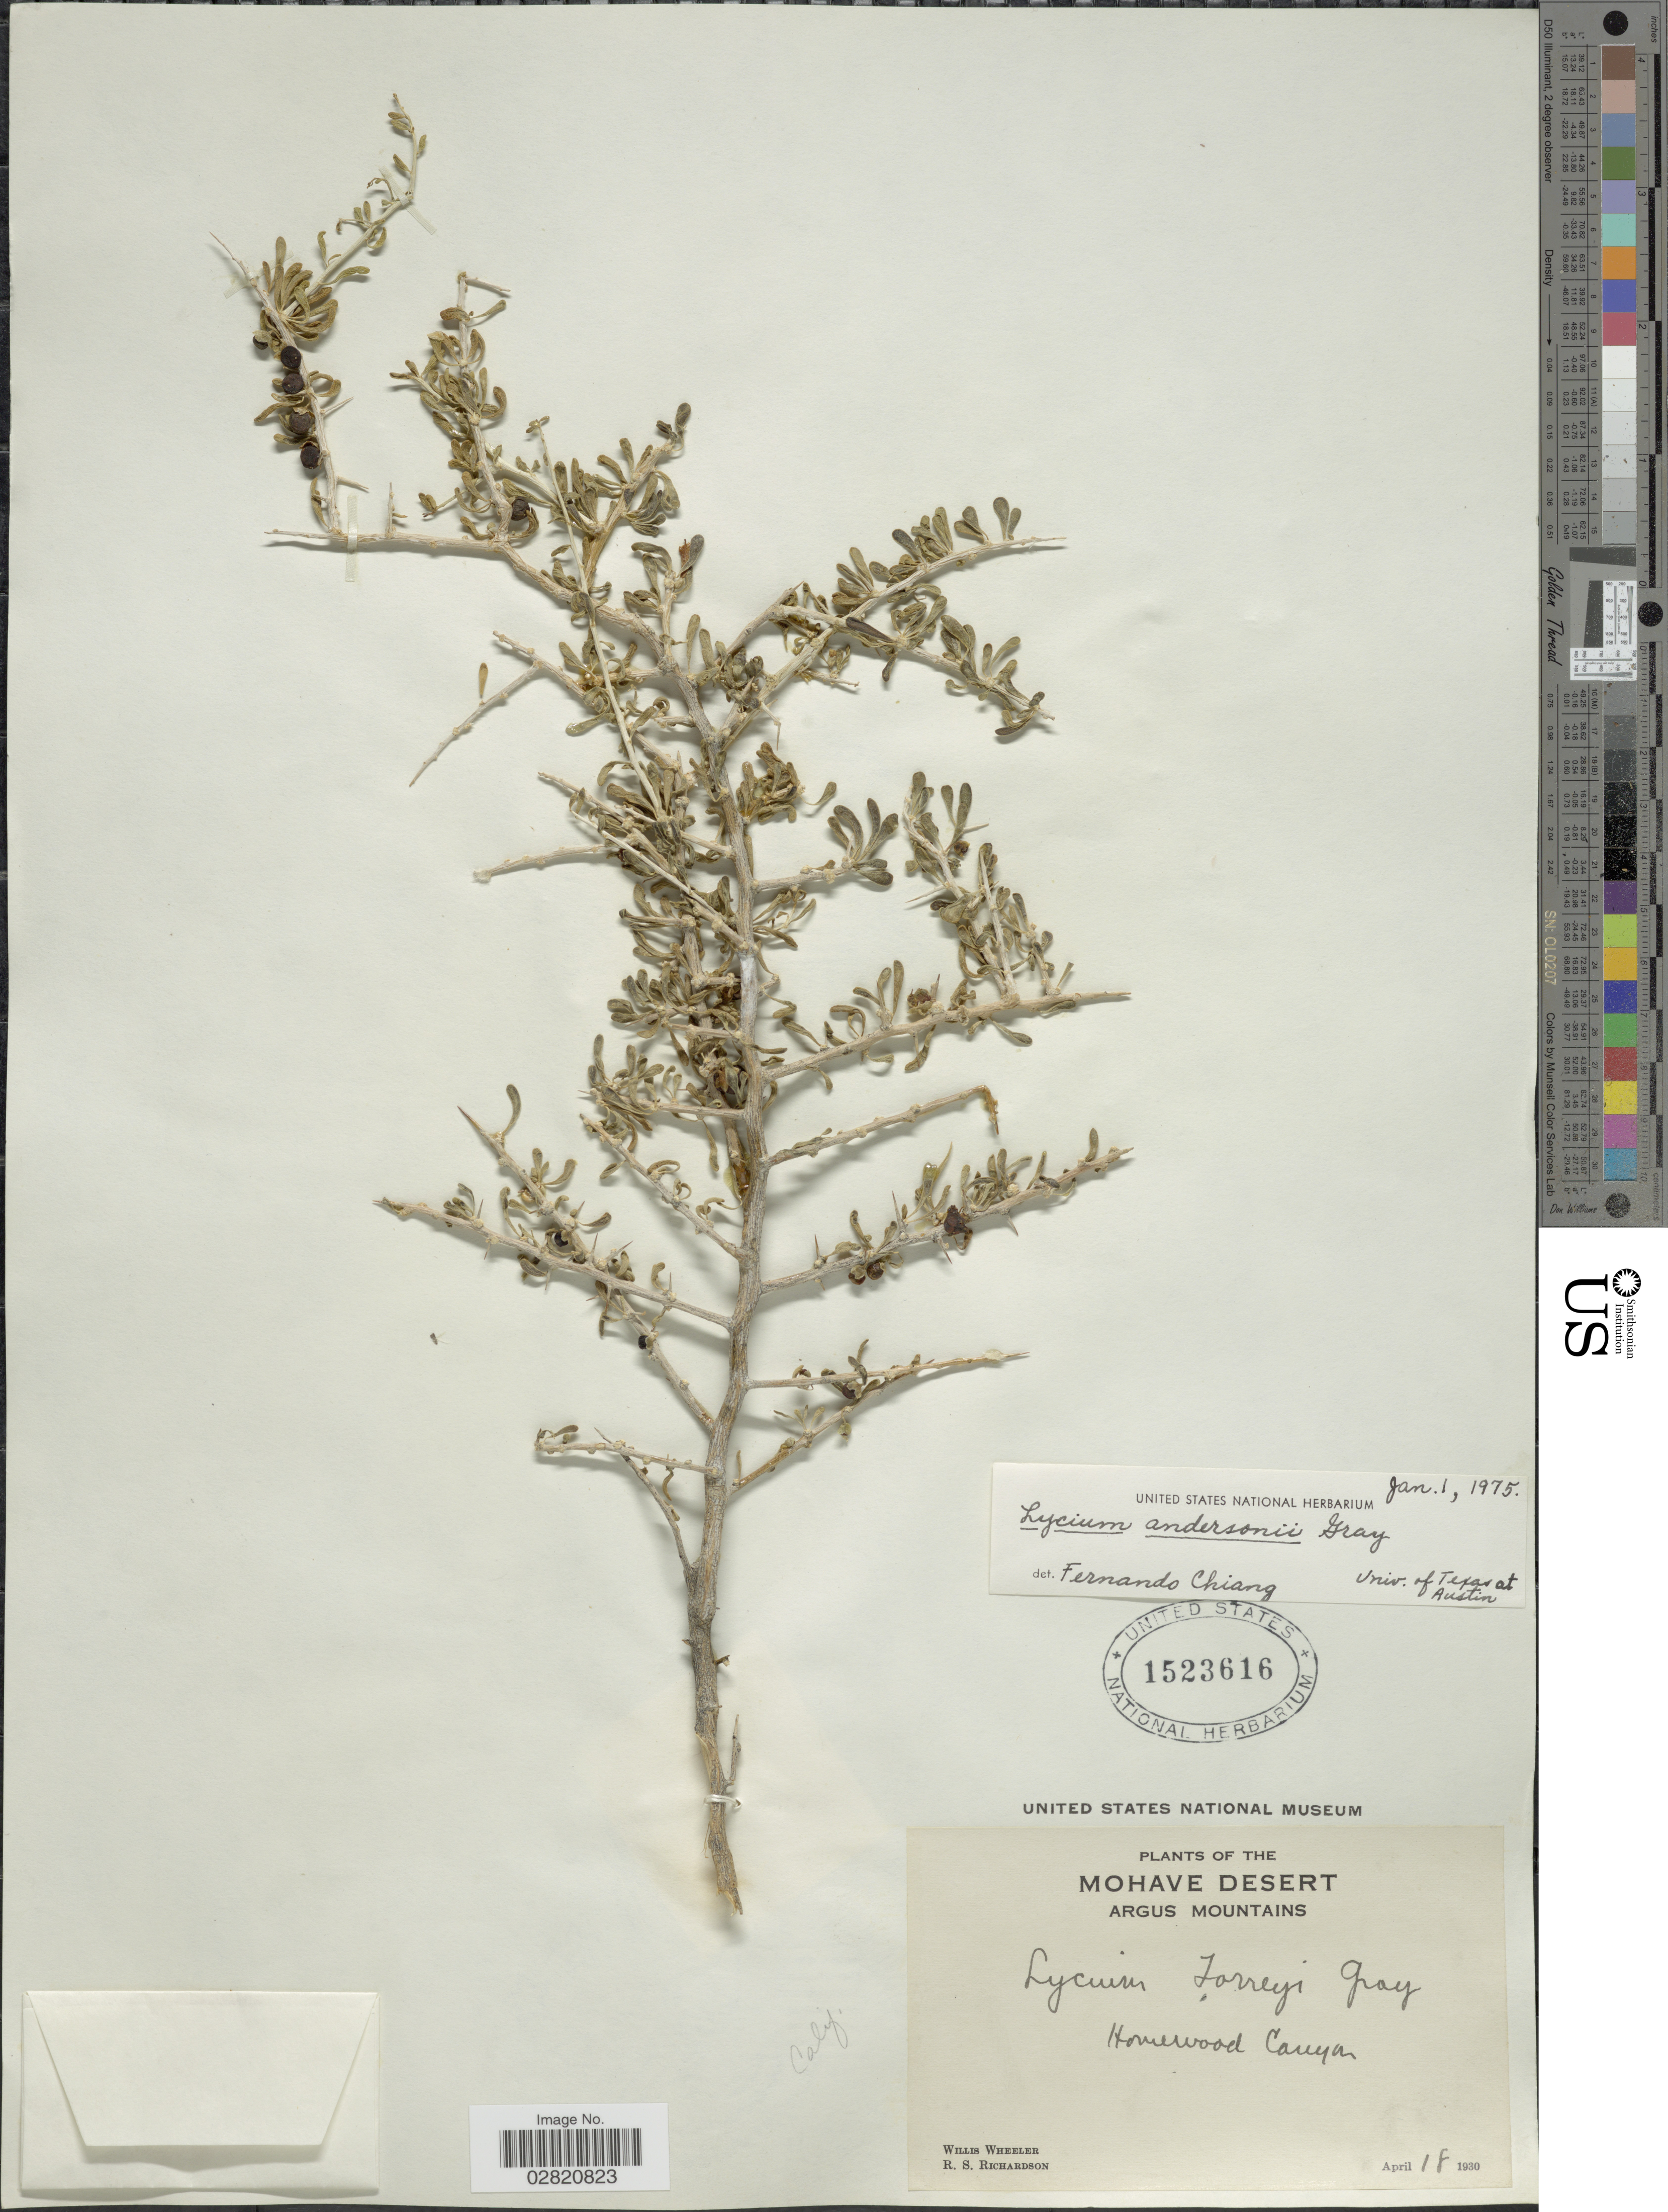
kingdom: Plantae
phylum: Tracheophyta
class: Magnoliopsida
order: Solanales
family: Solanaceae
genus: Lycium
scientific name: Lycium andersonii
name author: A. Gray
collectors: W. Wheeler & R. Richardson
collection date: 1930-04-18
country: United States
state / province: California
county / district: Kern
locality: Mohave Desert. Argus Mountains. Homewood Canyon.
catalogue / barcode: US 1523616